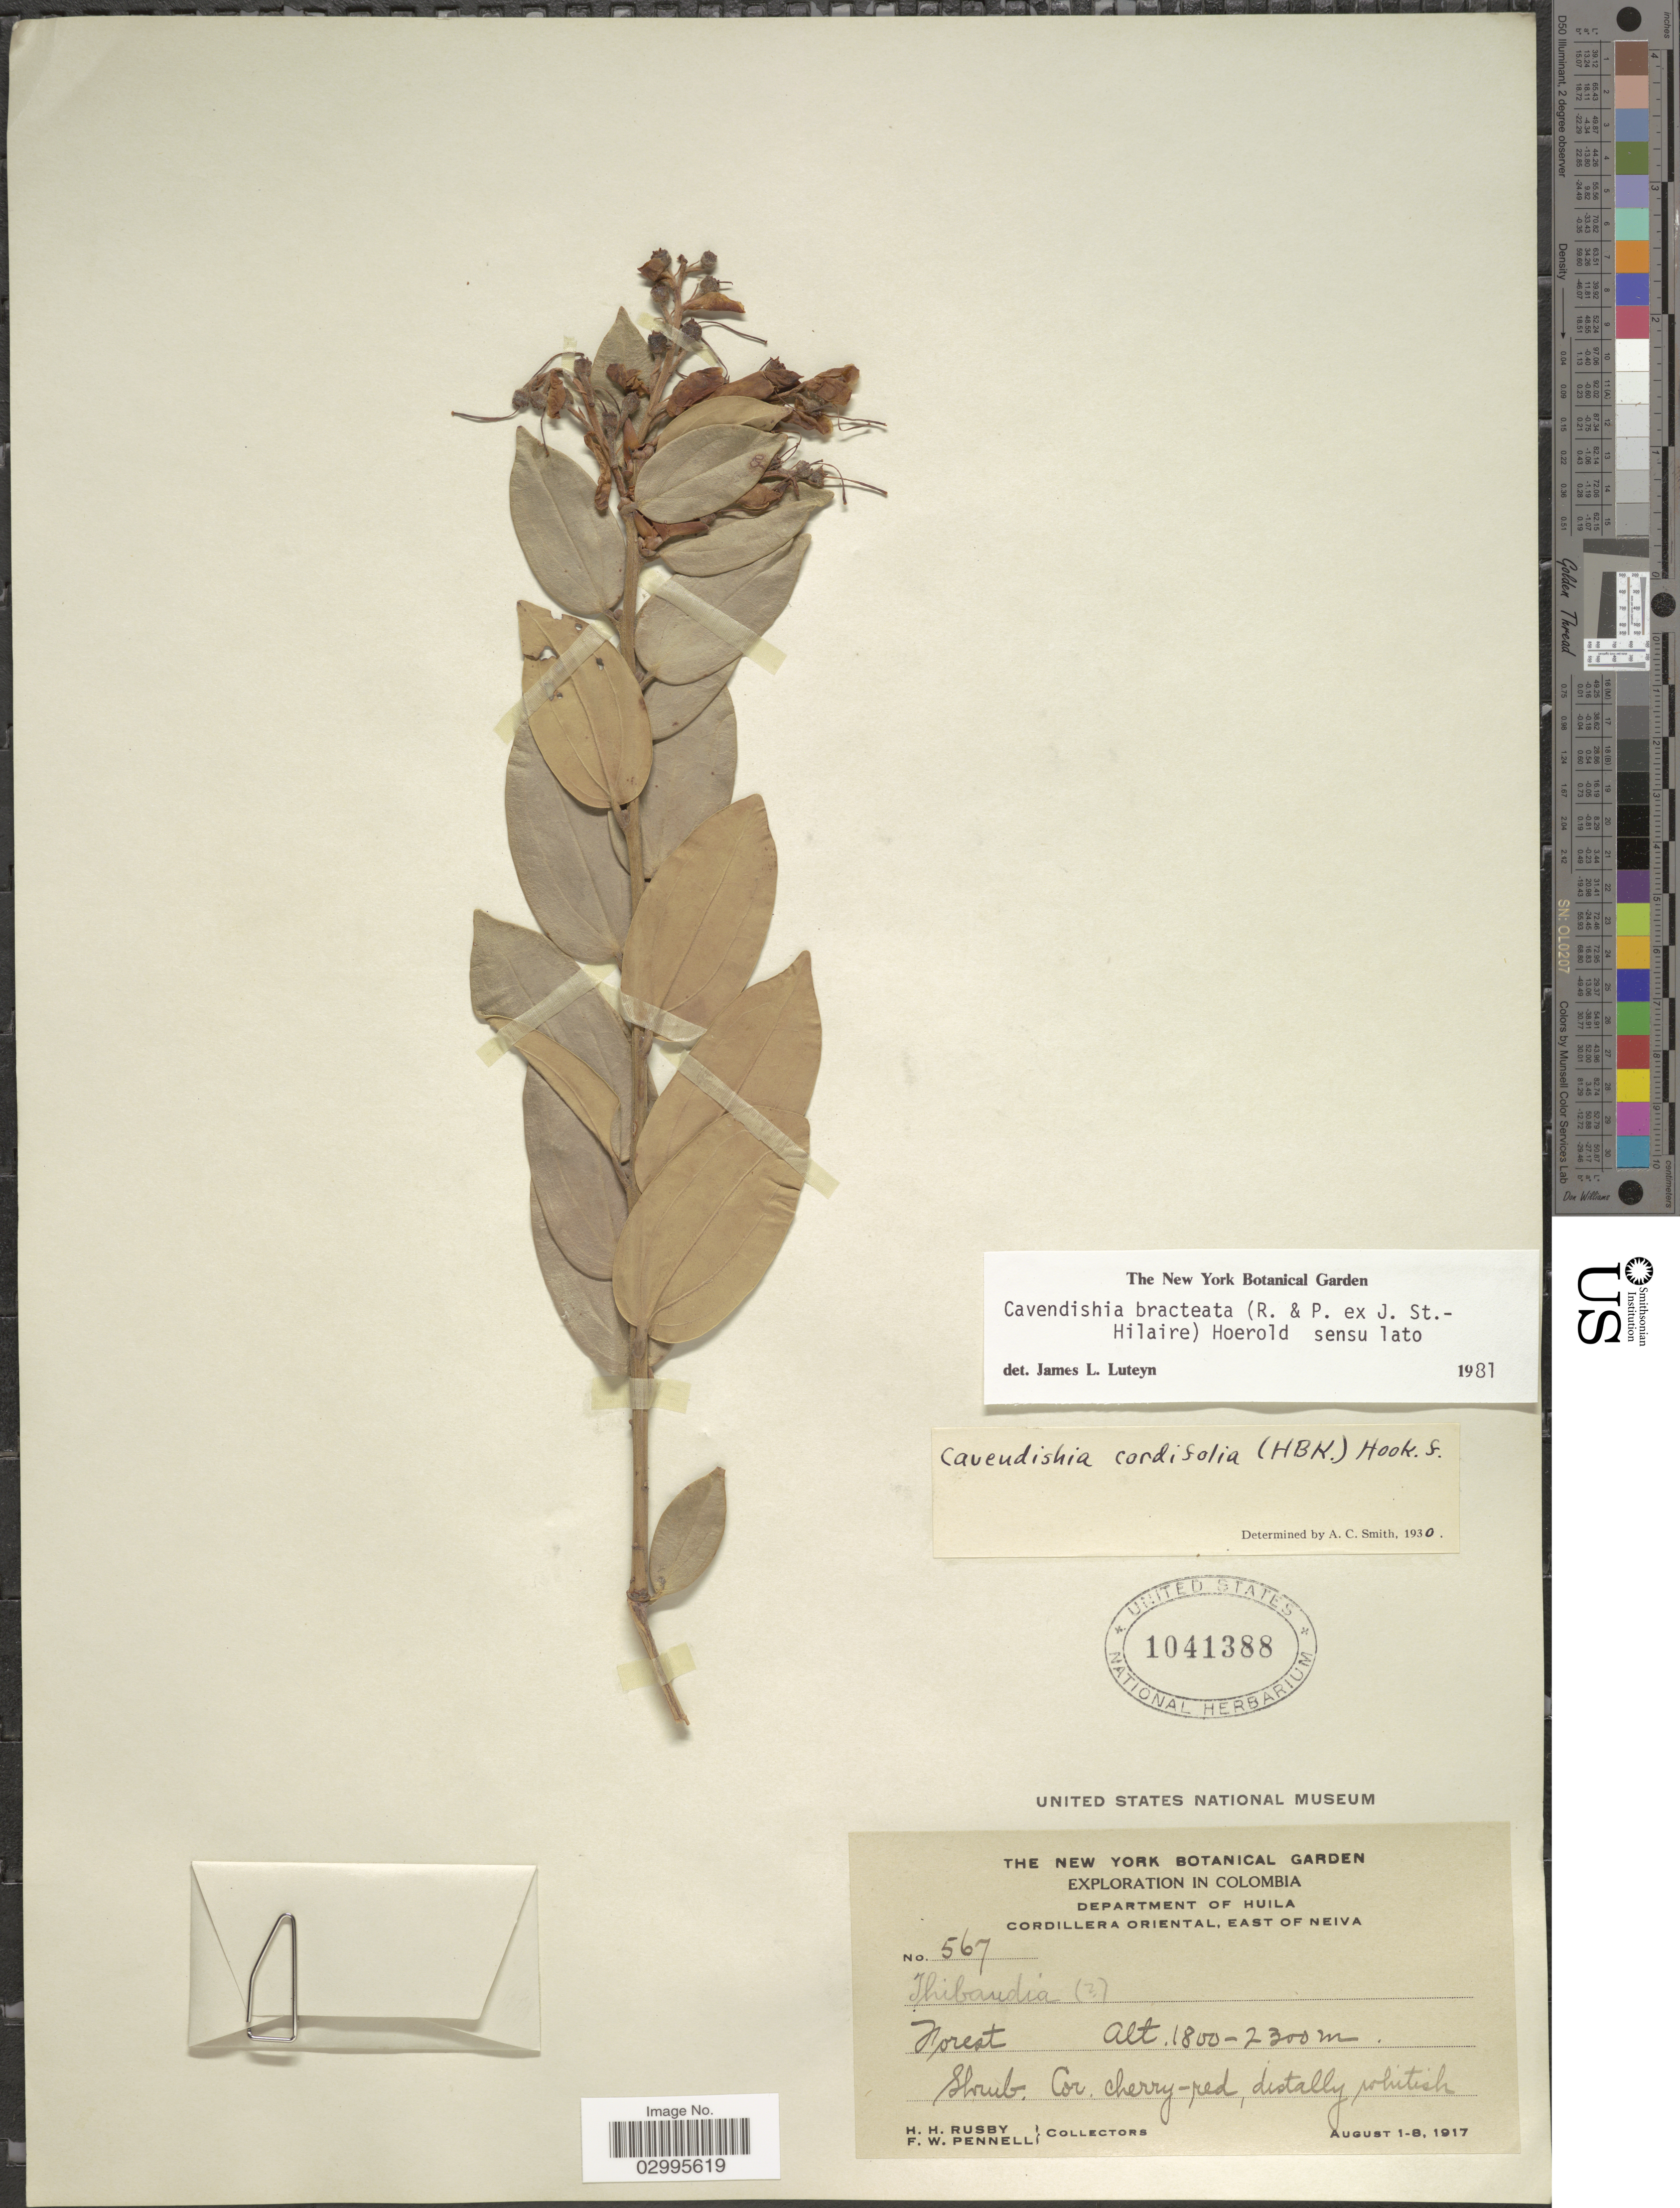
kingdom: Plantae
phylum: Tracheophyta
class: Magnoliopsida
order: Ericales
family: Ericaceae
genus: Cavendishia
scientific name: Cavendishia bracteata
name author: (Ruiz & Pav. ex J. St.-Hil.) Hoerold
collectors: H. H. Rusby & F. W. Pennell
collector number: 567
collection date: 1917-08-01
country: Colombia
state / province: Huila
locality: Department of Huila, Cordillera Oriental, east of Neiva.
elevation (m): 1800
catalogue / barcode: US 1041388